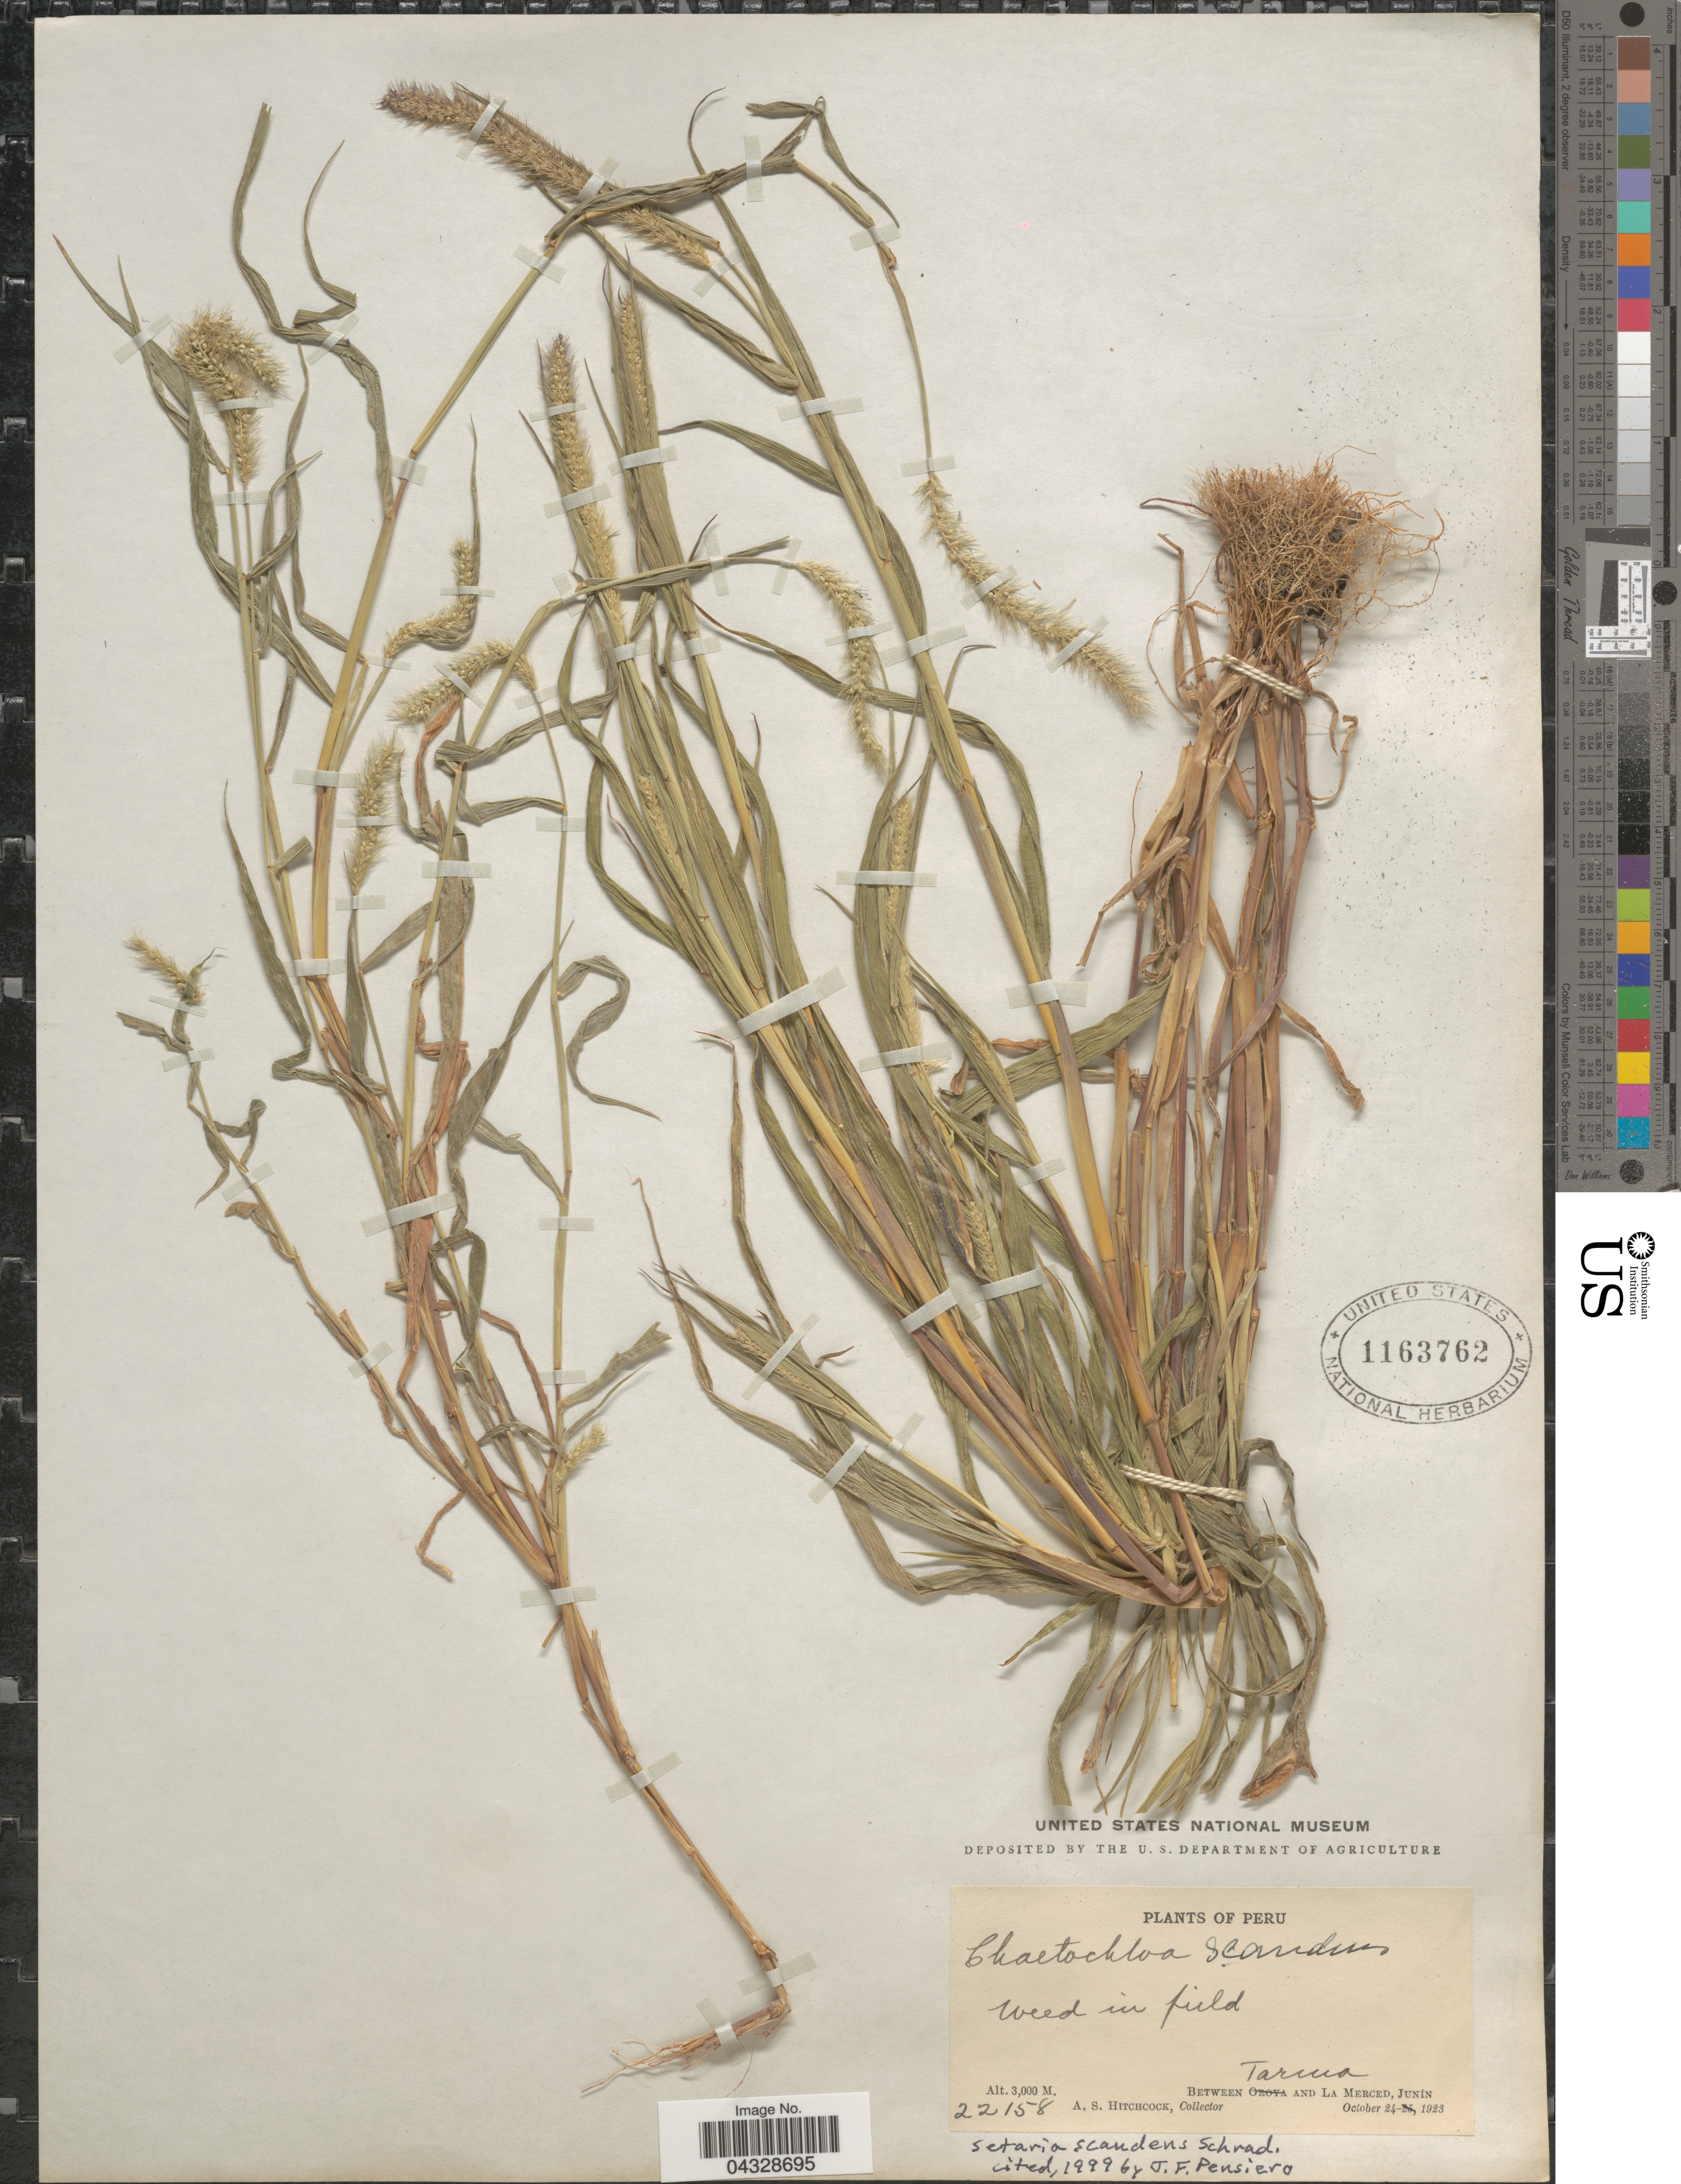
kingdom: Plantae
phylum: Tracheophyta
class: Liliopsida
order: Poales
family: Poaceae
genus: Setaria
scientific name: Setaria scandens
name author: Schrad. ex Schult.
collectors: A. S. Hitchcock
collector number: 22158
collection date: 1923-10-24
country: Peru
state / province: Junín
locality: Between Tarma and La Merced.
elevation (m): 3000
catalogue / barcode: US 1163762